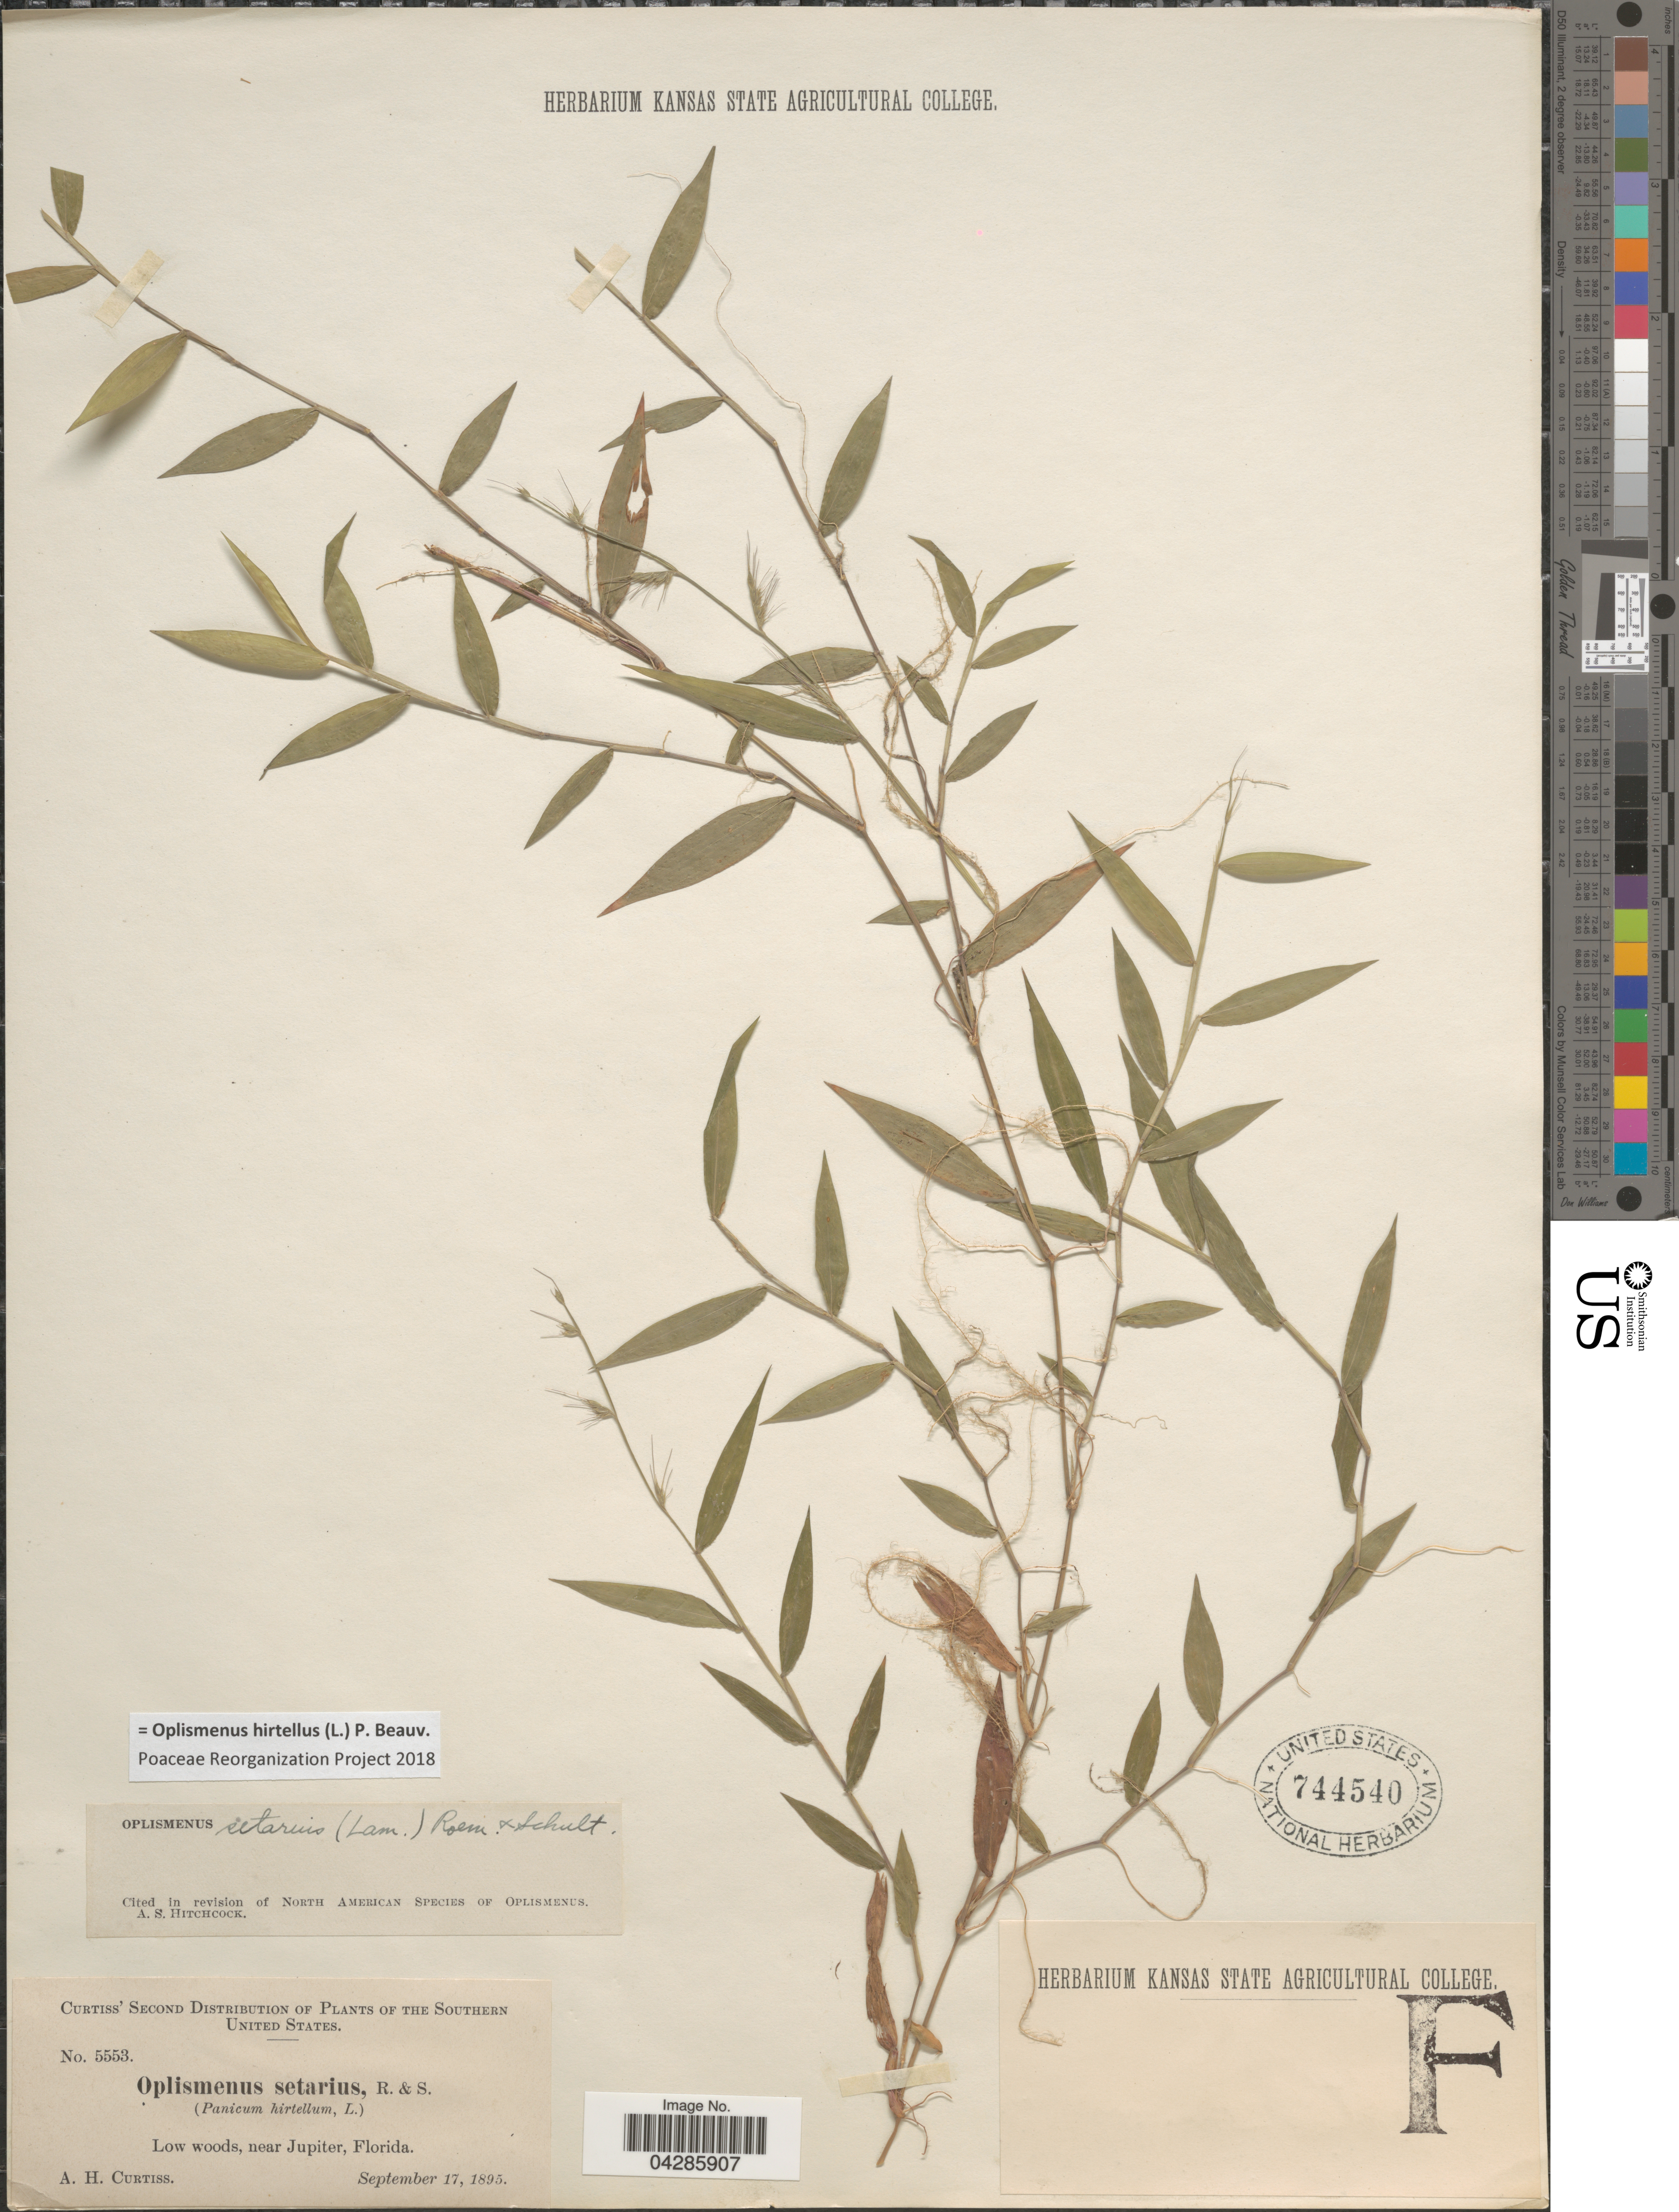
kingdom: Plantae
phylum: Tracheophyta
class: Liliopsida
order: Poales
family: Poaceae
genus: Oplismenus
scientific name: Oplismenus hirtellus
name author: (L.) P. Beauv.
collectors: A. H. Curtiss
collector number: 5553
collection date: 1895-09-17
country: United States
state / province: Florida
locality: The Southern United States. Low woods, near Jupiter.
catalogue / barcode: US 744540